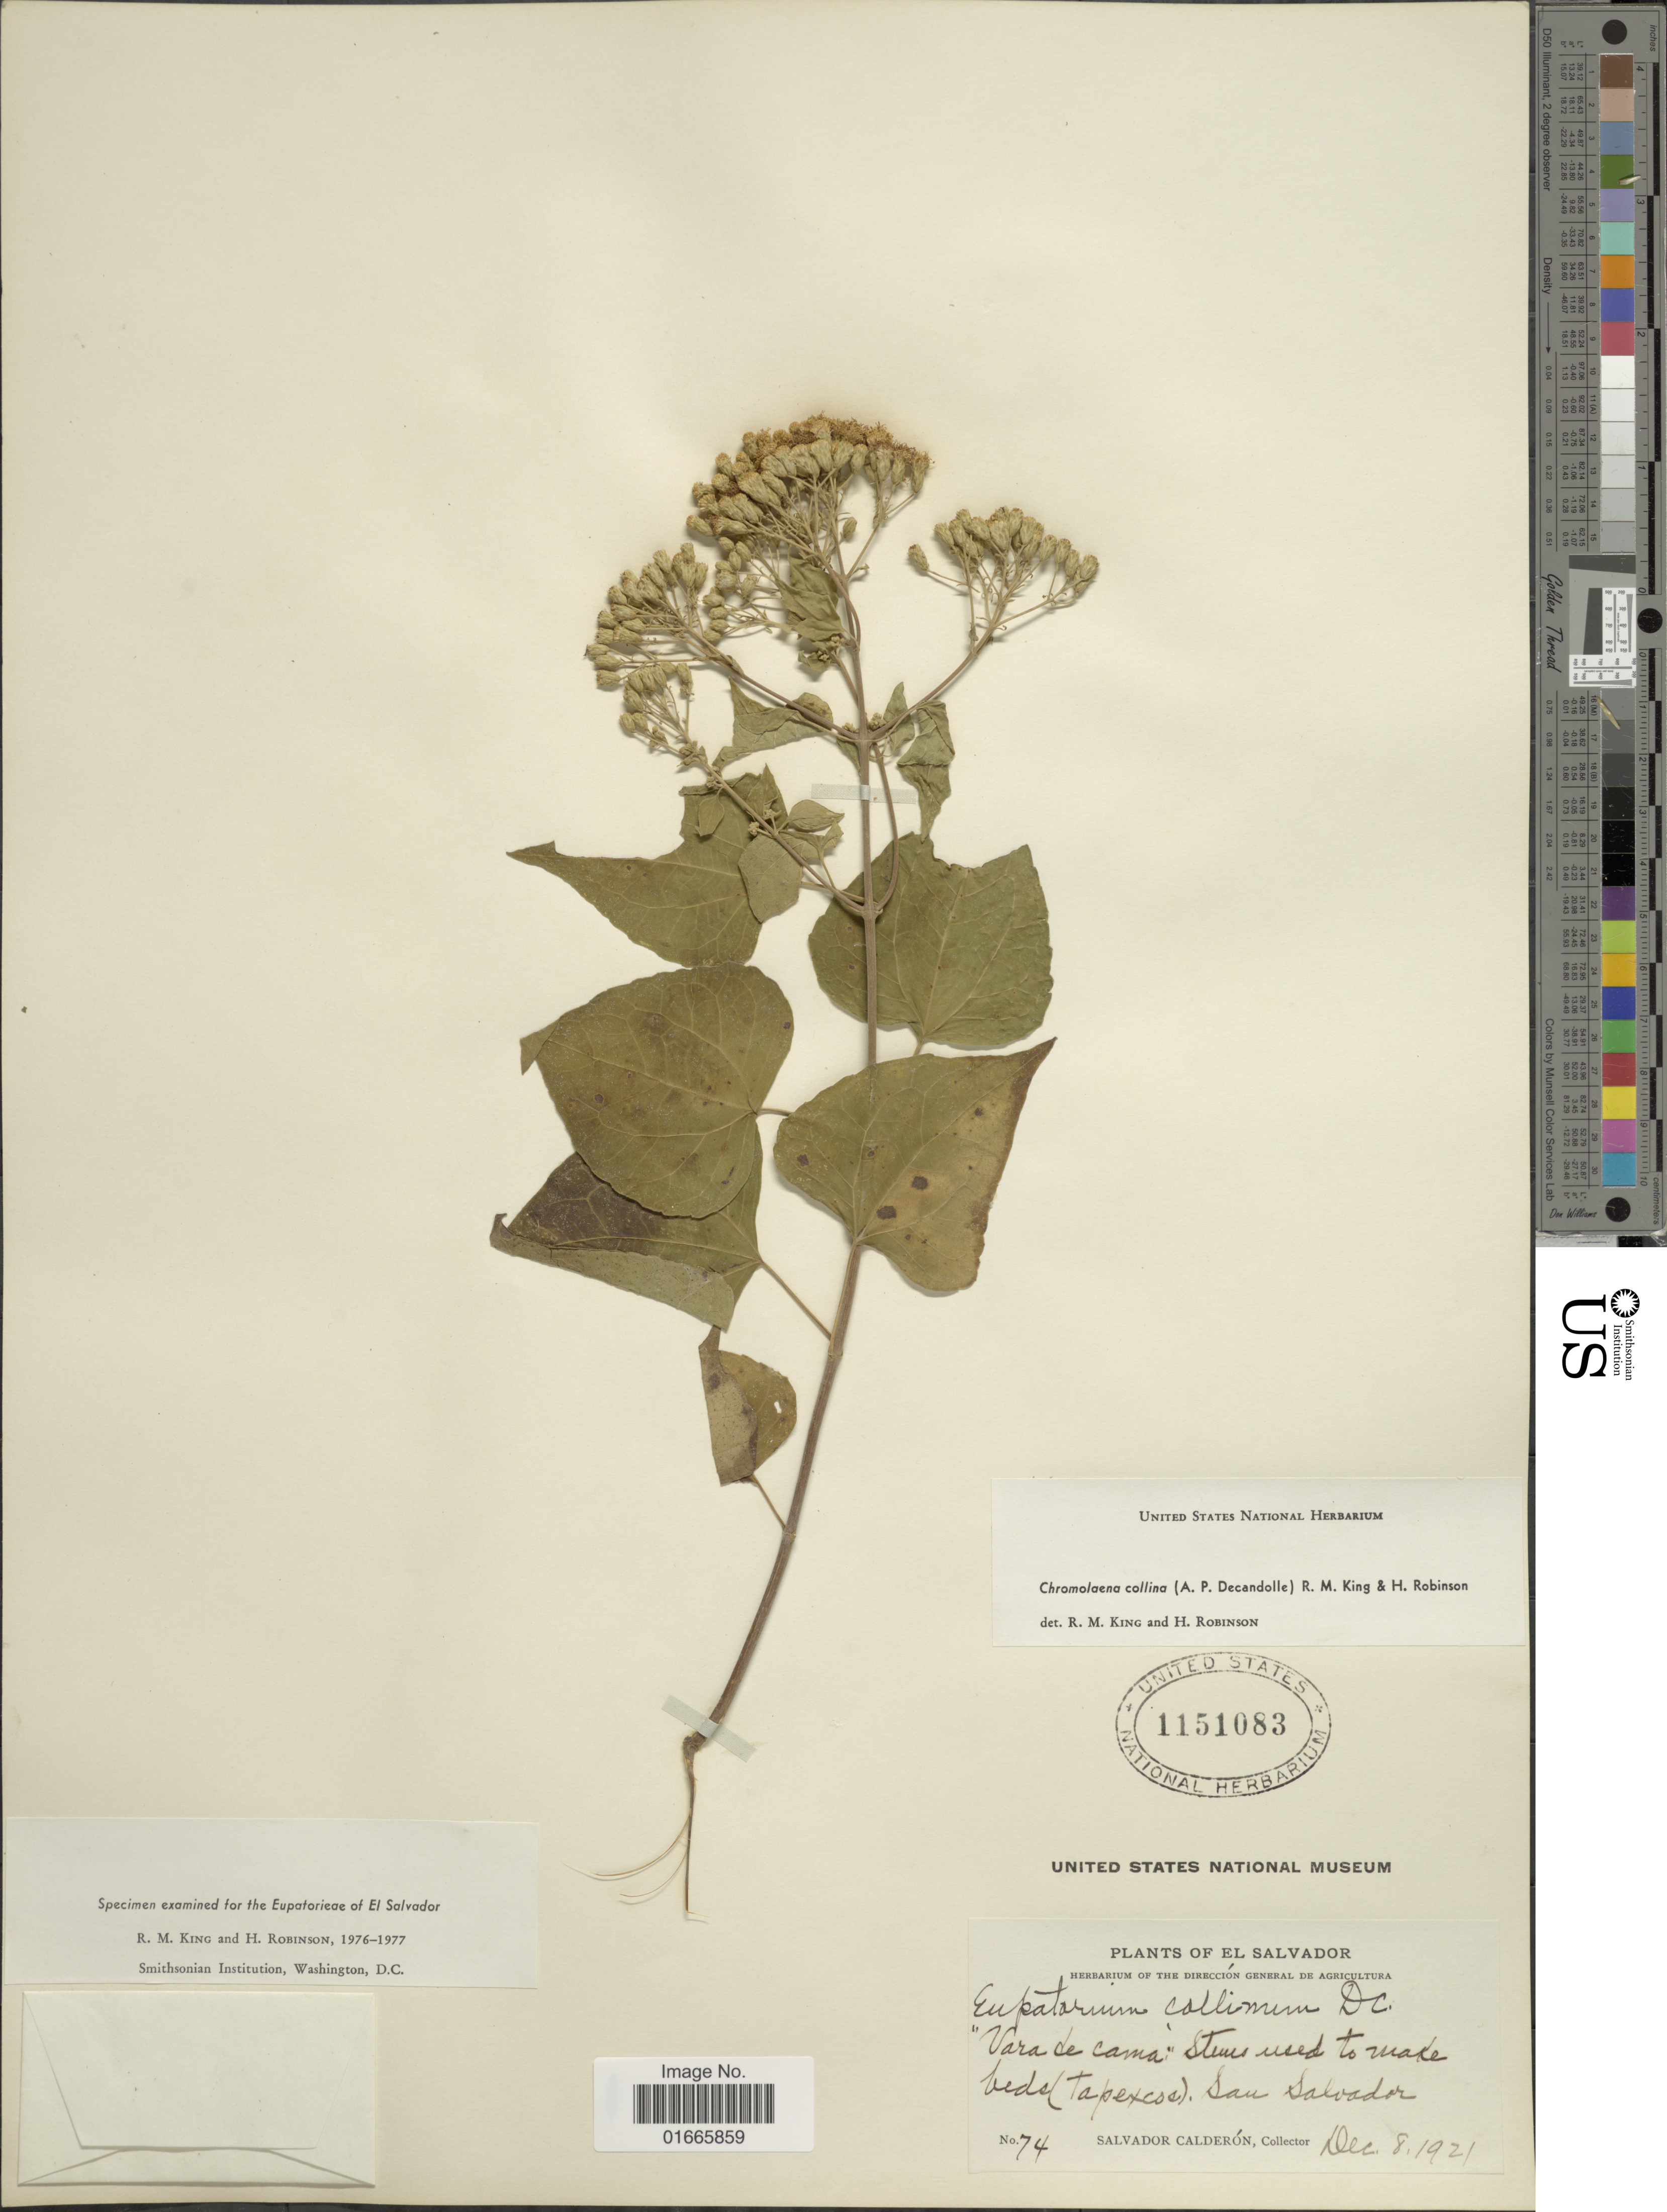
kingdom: Plantae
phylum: Tracheophyta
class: Magnoliopsida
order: Asterales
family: Asteraceae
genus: Chromolaena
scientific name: Chromolaena collina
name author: (DC.) R.M. King & H. Rob.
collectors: S. Calderón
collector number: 74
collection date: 1921-12-08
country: El Salvador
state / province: San Salvador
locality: Vara de cama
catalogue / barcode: US 1151083